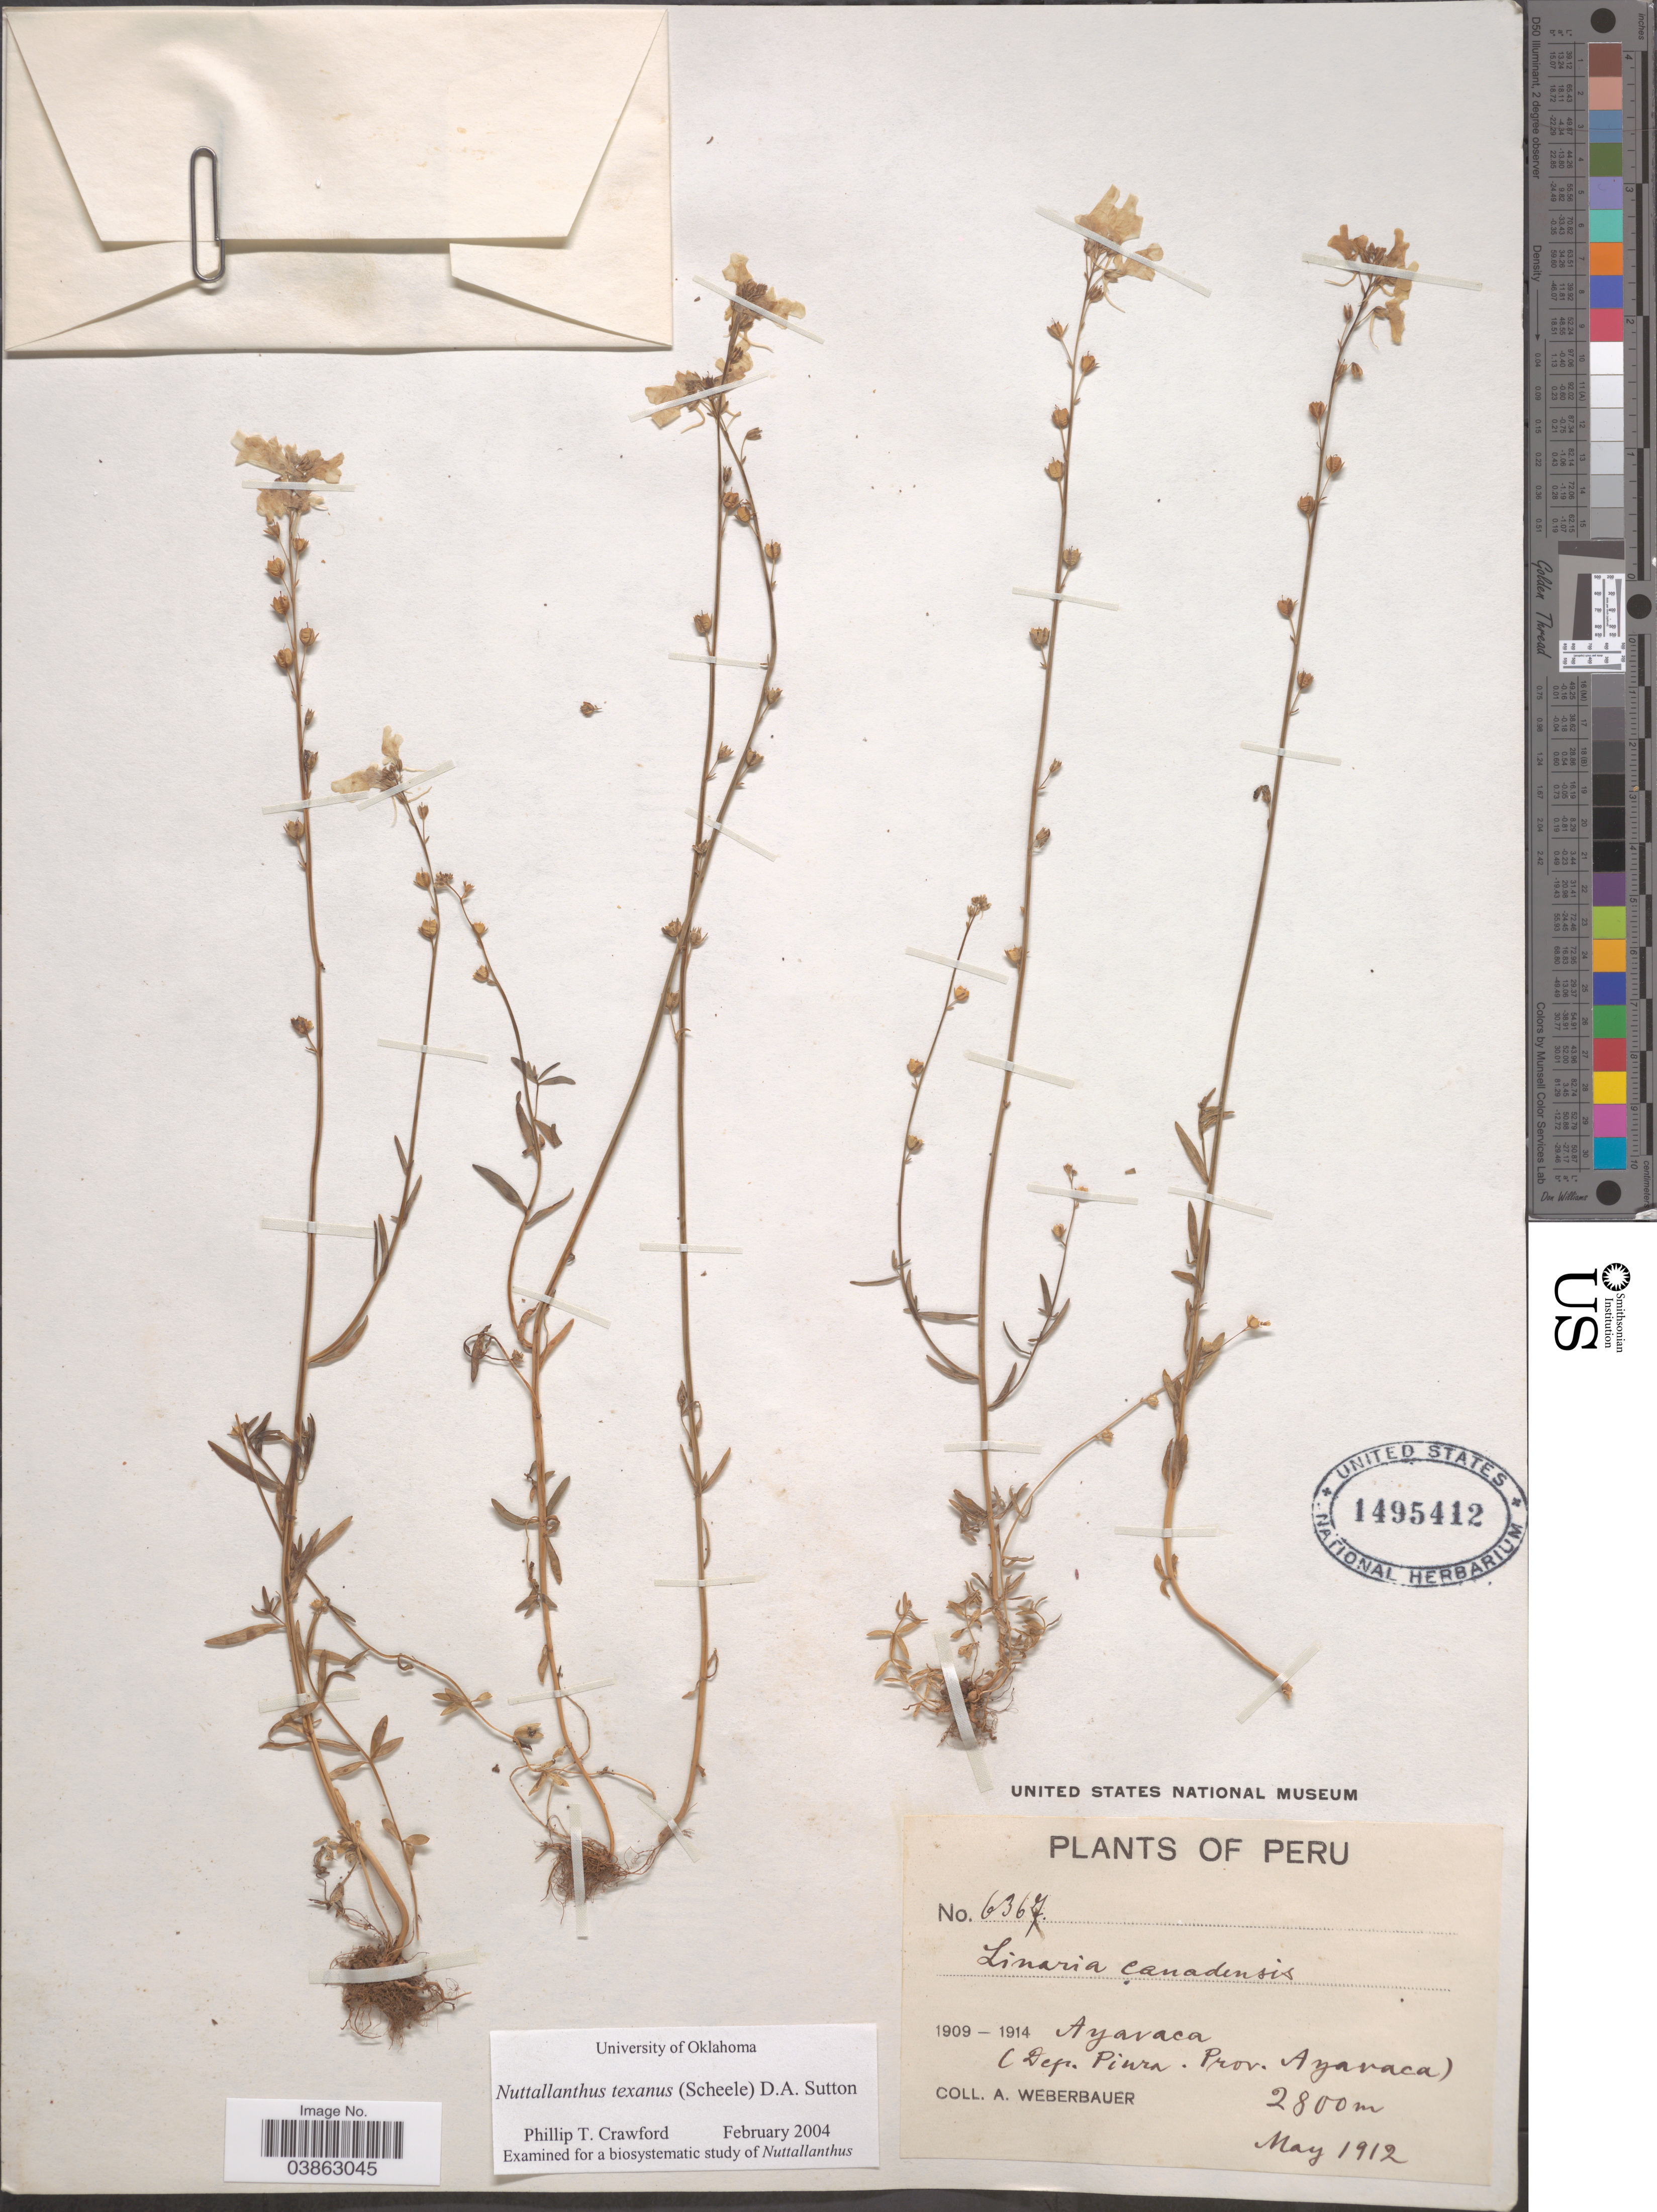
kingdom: Plantae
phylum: Tracheophyta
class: Magnoliopsida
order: Lamiales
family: Plantaginaceae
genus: Linaria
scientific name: Linaria texana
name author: Scheele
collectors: A. Weberbauer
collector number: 6367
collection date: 1912-05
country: Peru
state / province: Piura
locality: Ayavaca. (Dep. Piura. Prov. Ayavaca).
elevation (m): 2800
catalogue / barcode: US 1495412